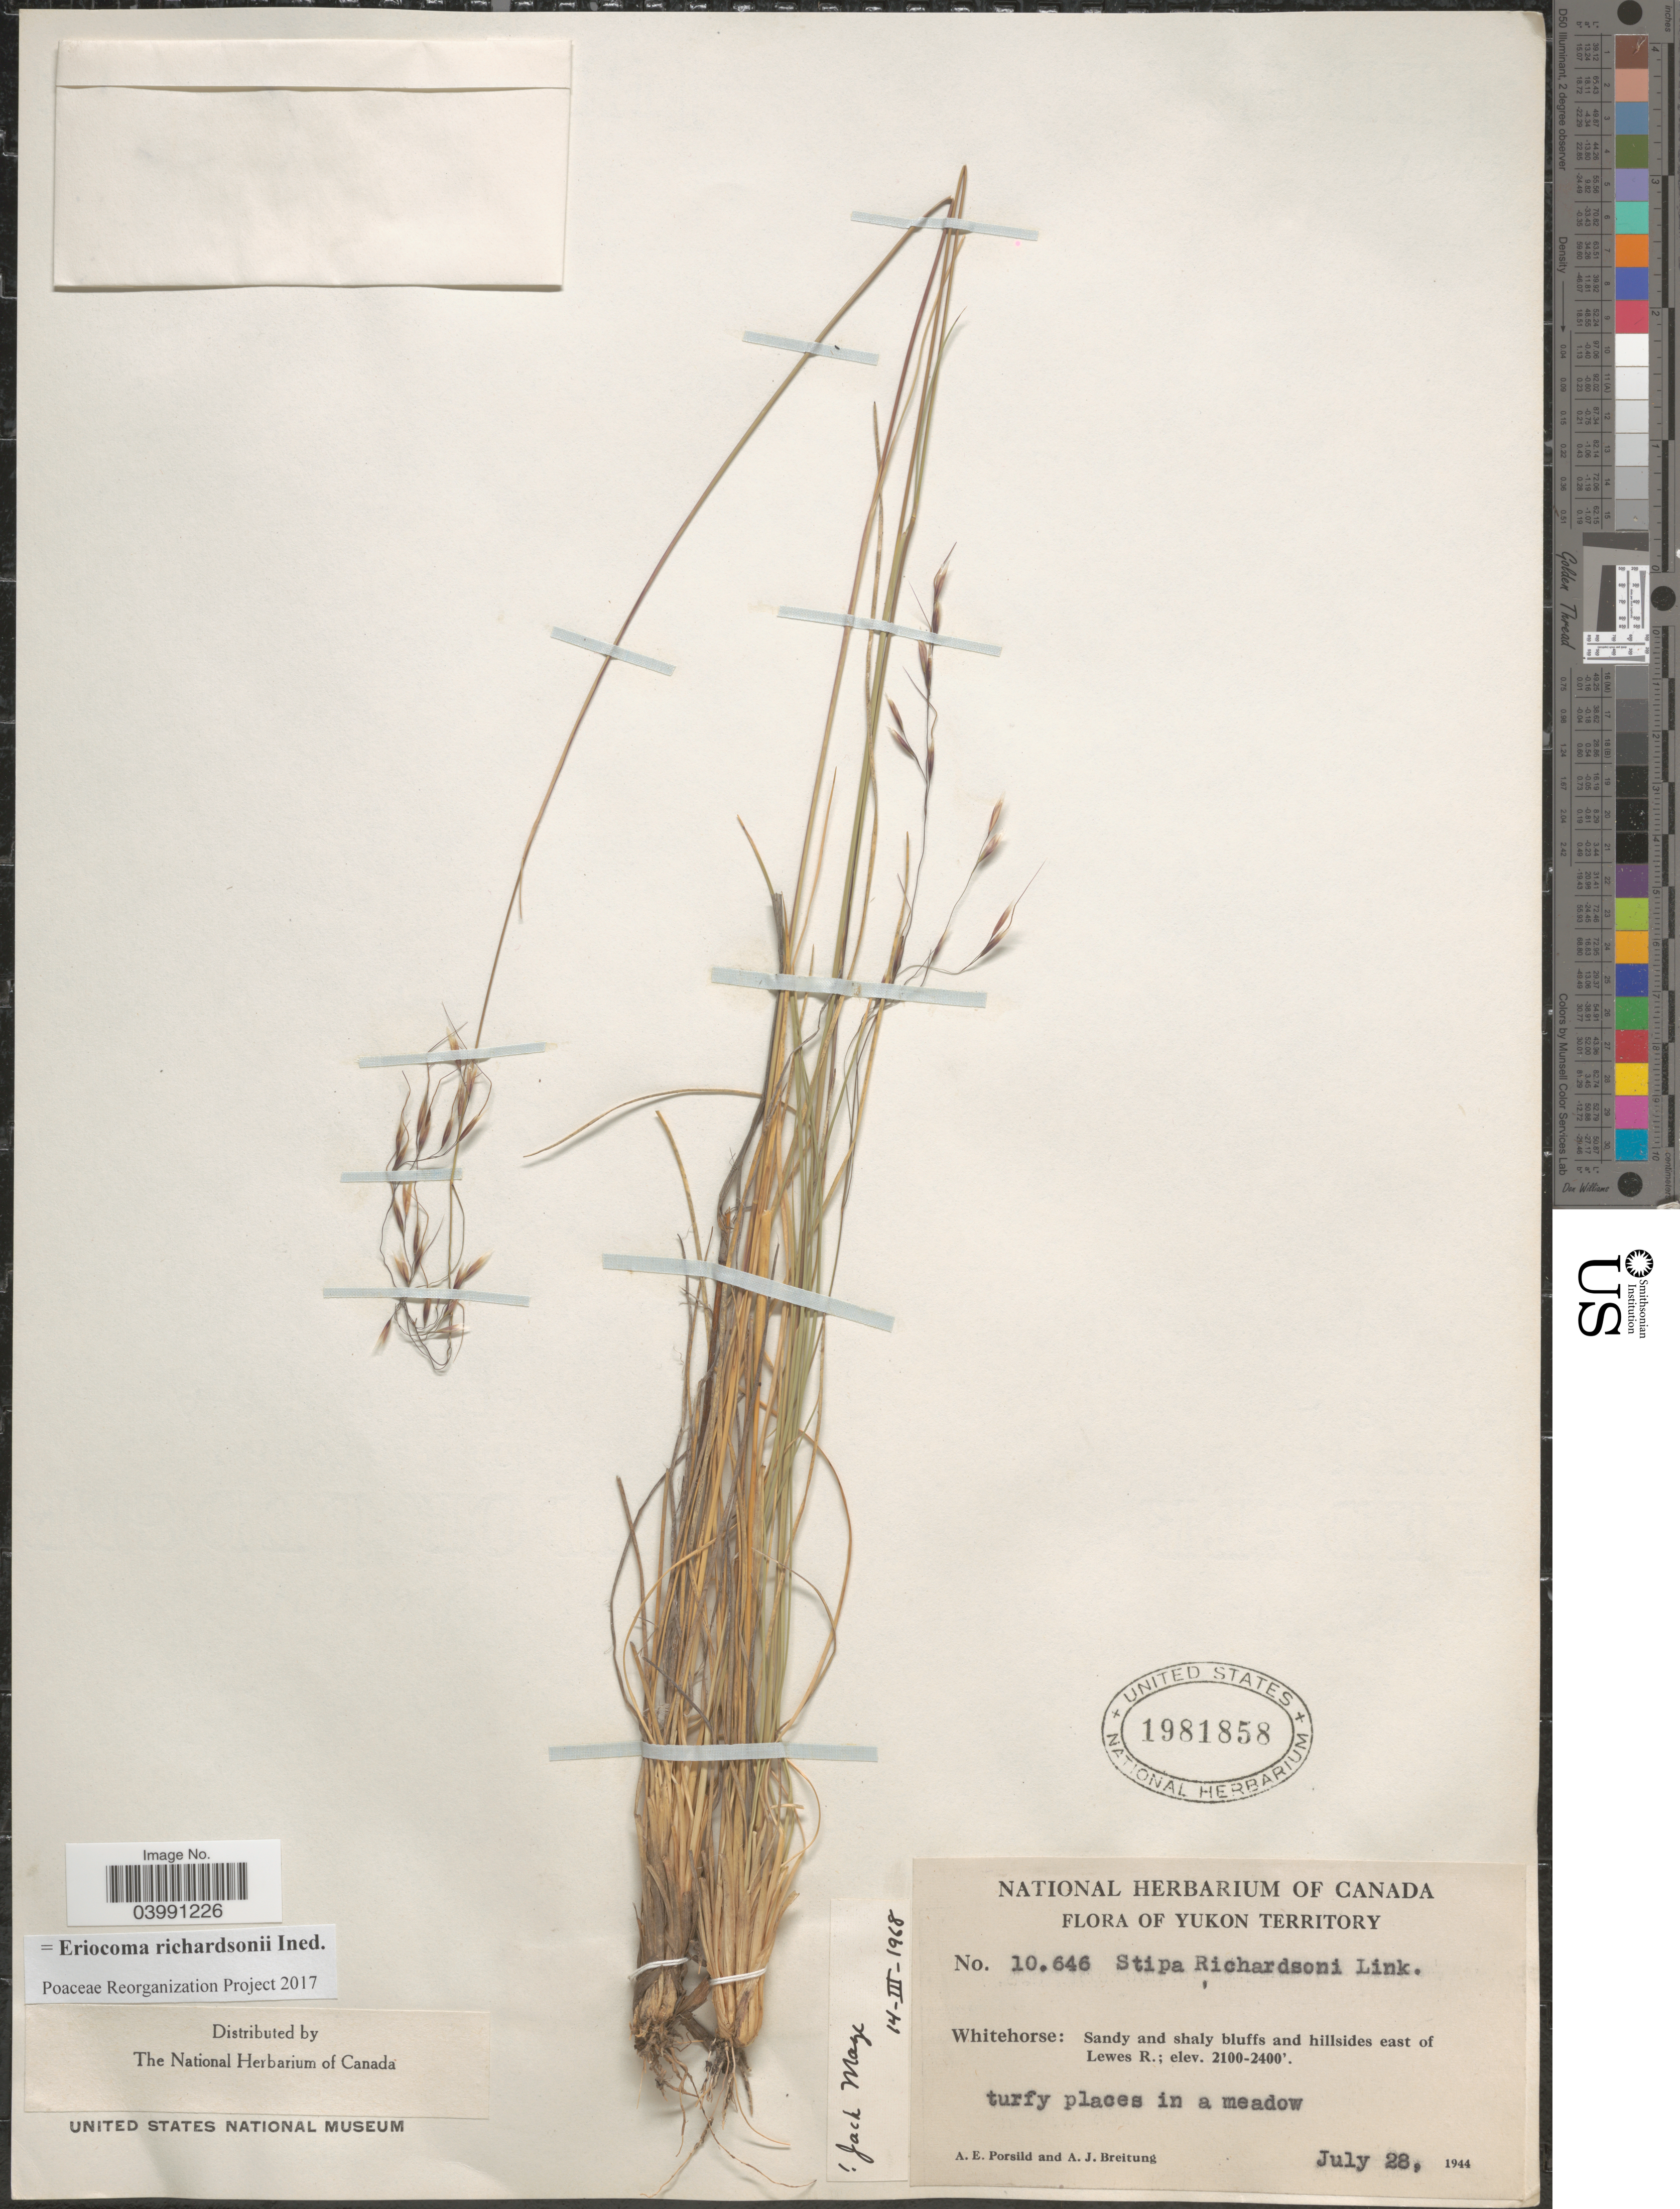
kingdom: Plantae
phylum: Tracheophyta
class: Liliopsida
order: Poales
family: Poaceae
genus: Eriocoma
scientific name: Eriocoma richardsonii ined.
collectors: A. E. Porsild & A. Breitung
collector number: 10646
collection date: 1944-07-28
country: Canada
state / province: Yukon Territory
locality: Whitehorse: Sandy and shaly bluffs and hillsides east of Lewes R.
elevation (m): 640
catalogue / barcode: US 1981858